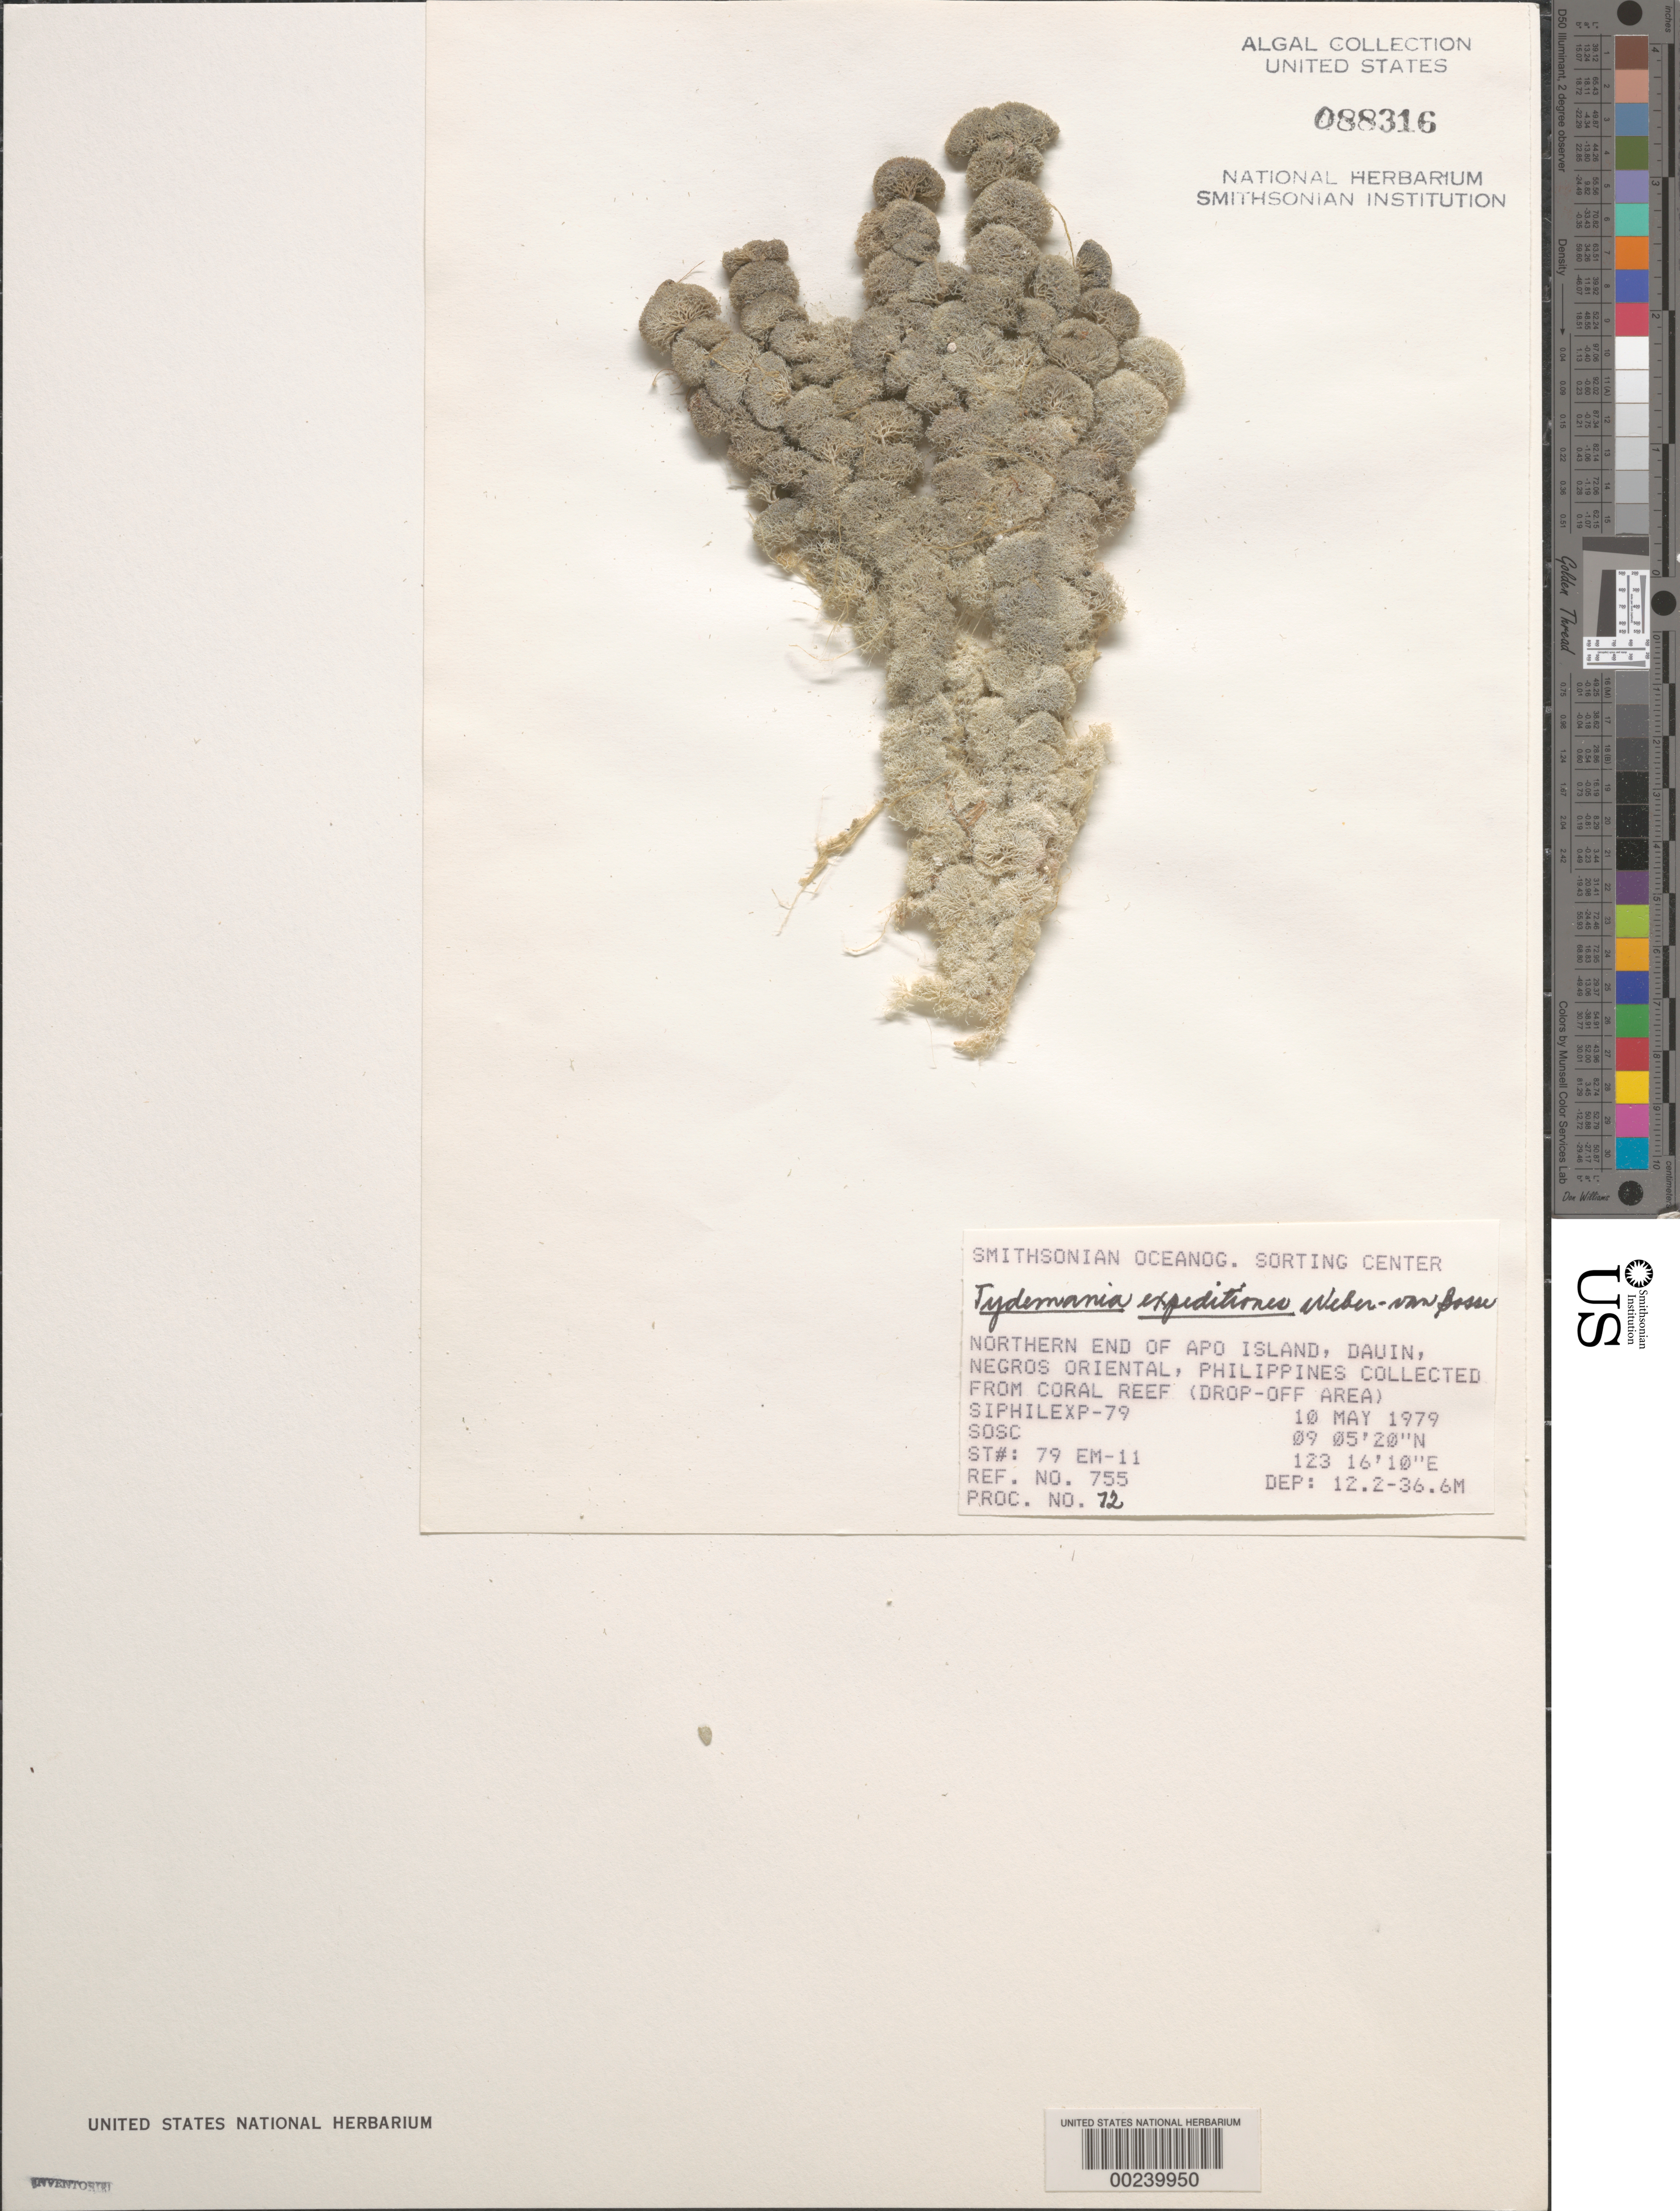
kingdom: Plantae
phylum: Chlorophyta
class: Ulvophyceae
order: Bryopsidales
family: Udoteaceae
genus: Tydemania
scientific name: Tydemania expeditionis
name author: Weber Bosse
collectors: SOSC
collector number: Station 79 Em-11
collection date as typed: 10 May 1979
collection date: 1979-05-10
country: Philippines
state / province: Central Visayas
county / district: Negros Oriental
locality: Apo island, dauin, negros oriental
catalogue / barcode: US 88316